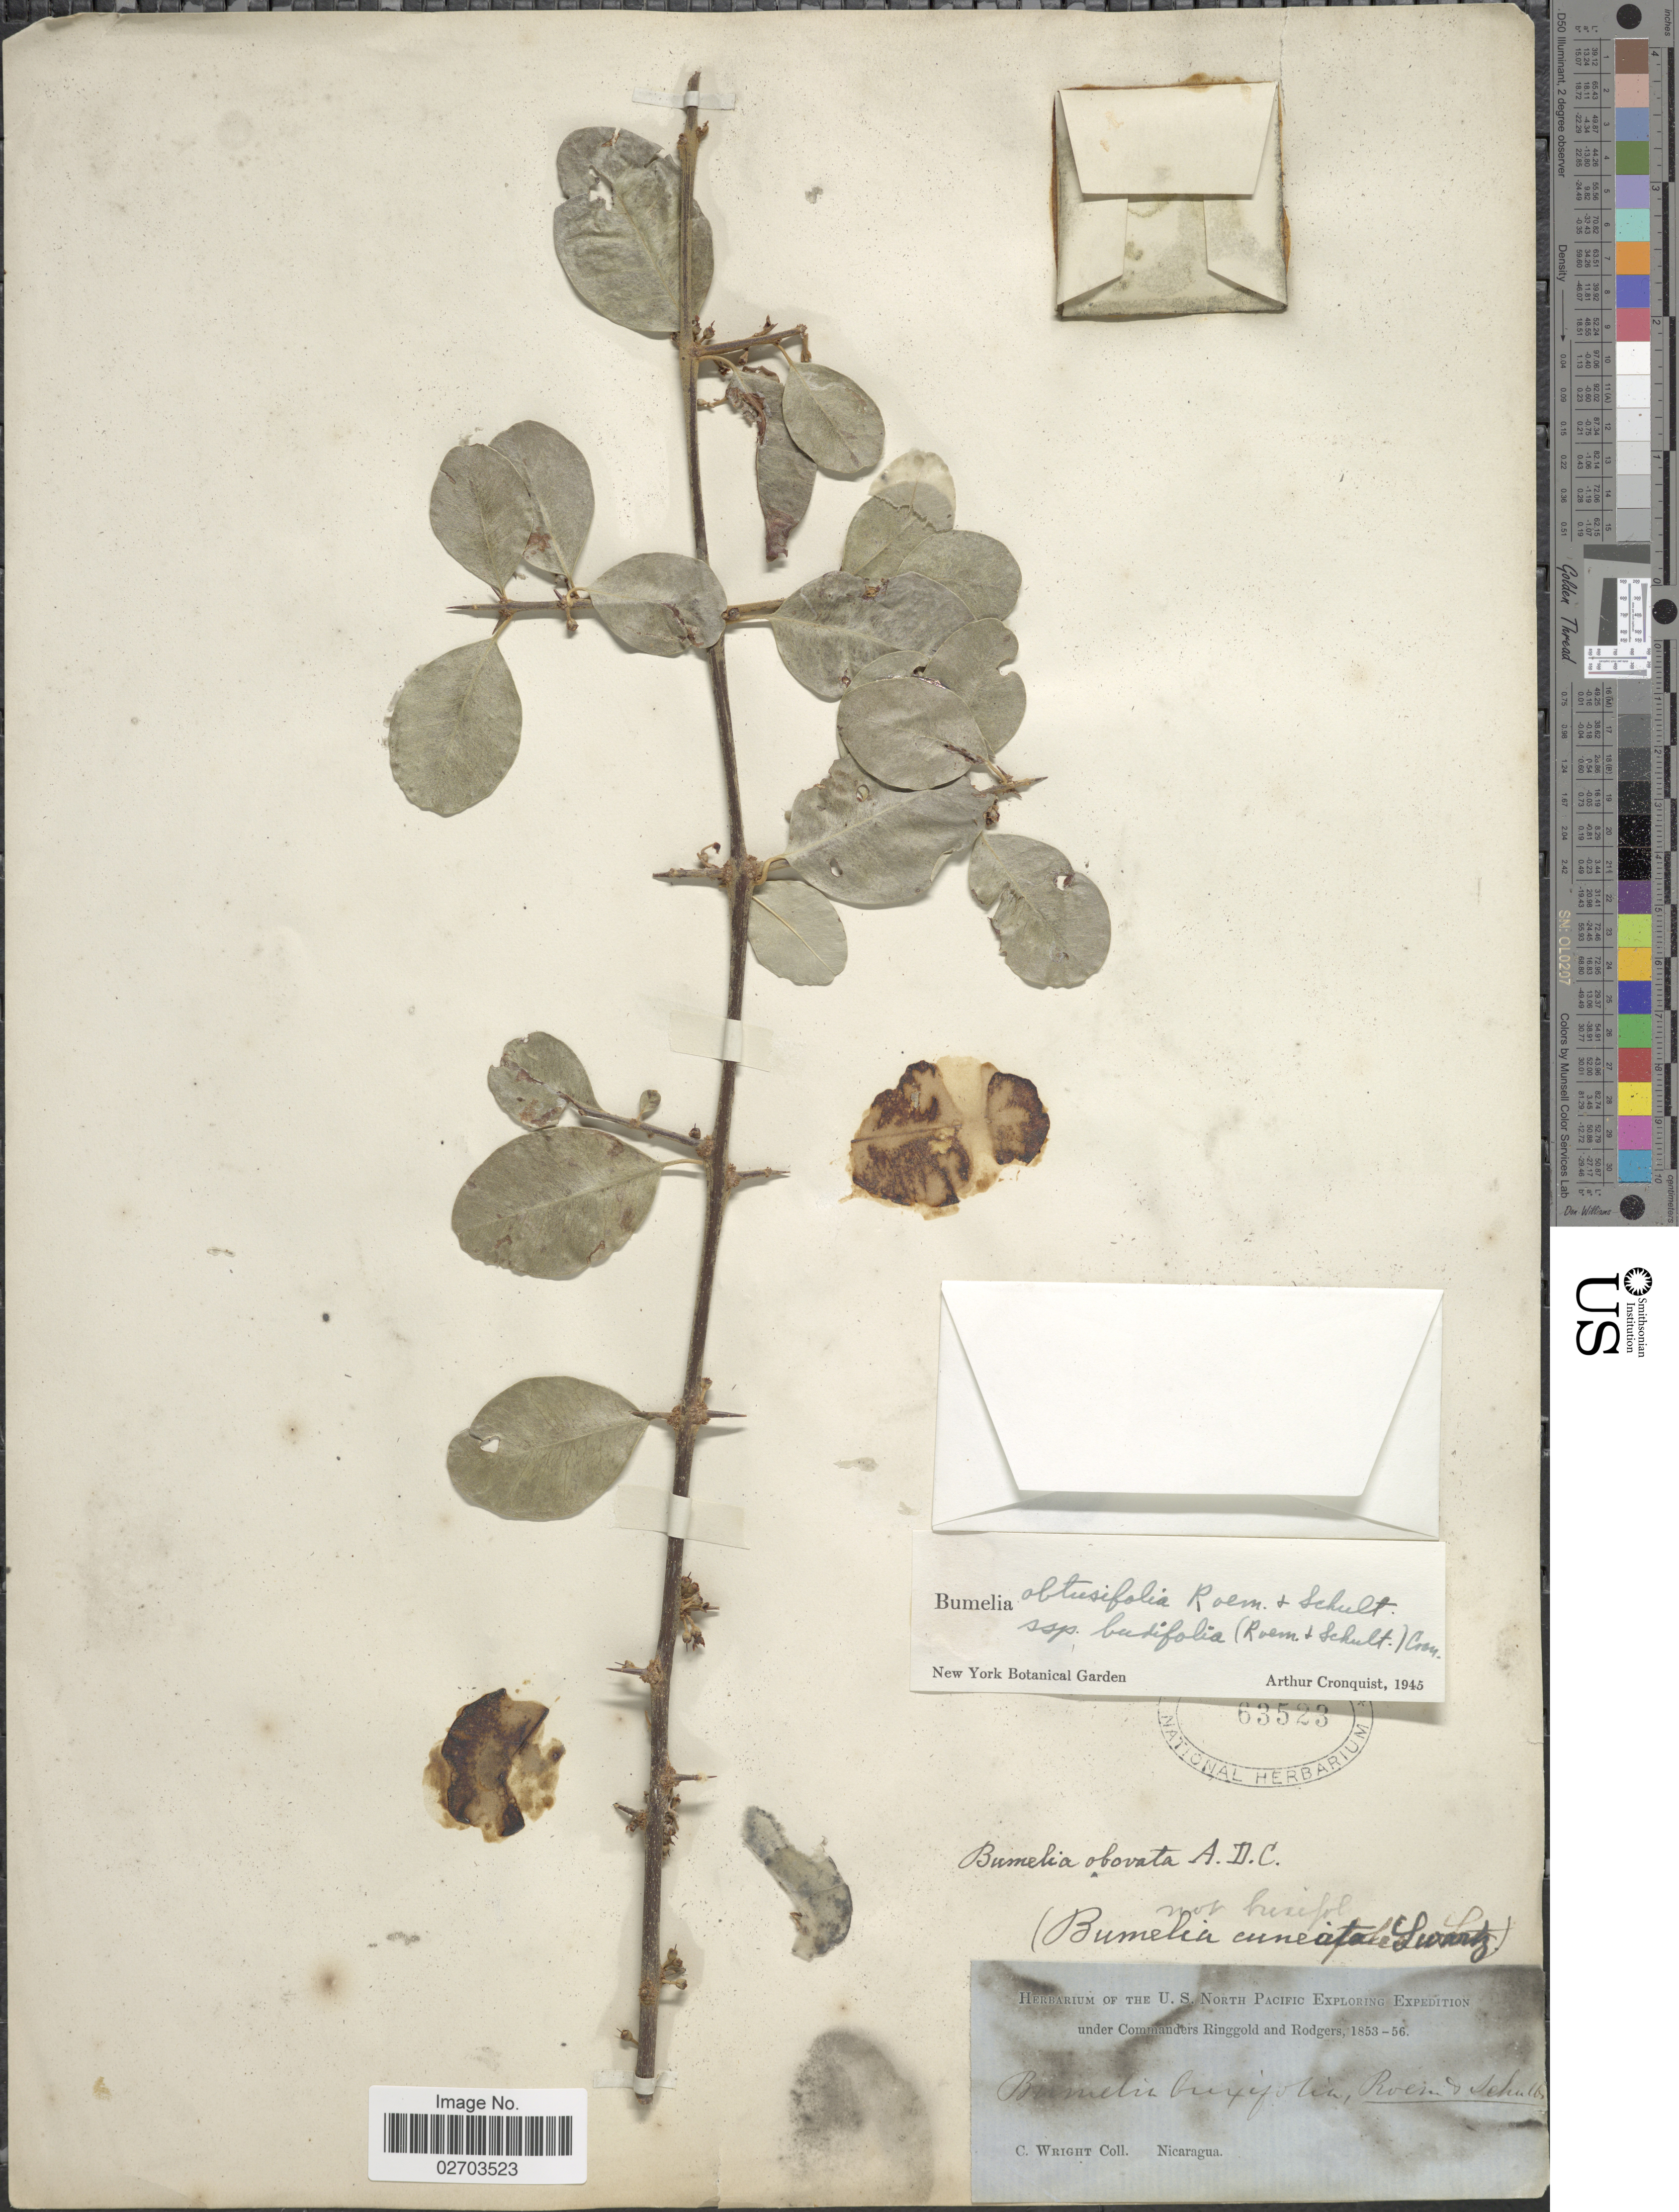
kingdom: Plantae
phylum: Tracheophyta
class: Magnoliopsida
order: Ericales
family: Sapotaceae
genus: Sideroxylon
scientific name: Sideroxylon obtusifolium subsp. buxifolium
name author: (Roem. & Schult.) T.D. Penn.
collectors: C. Wright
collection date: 1853/1856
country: Nicaragua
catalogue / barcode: US 63523